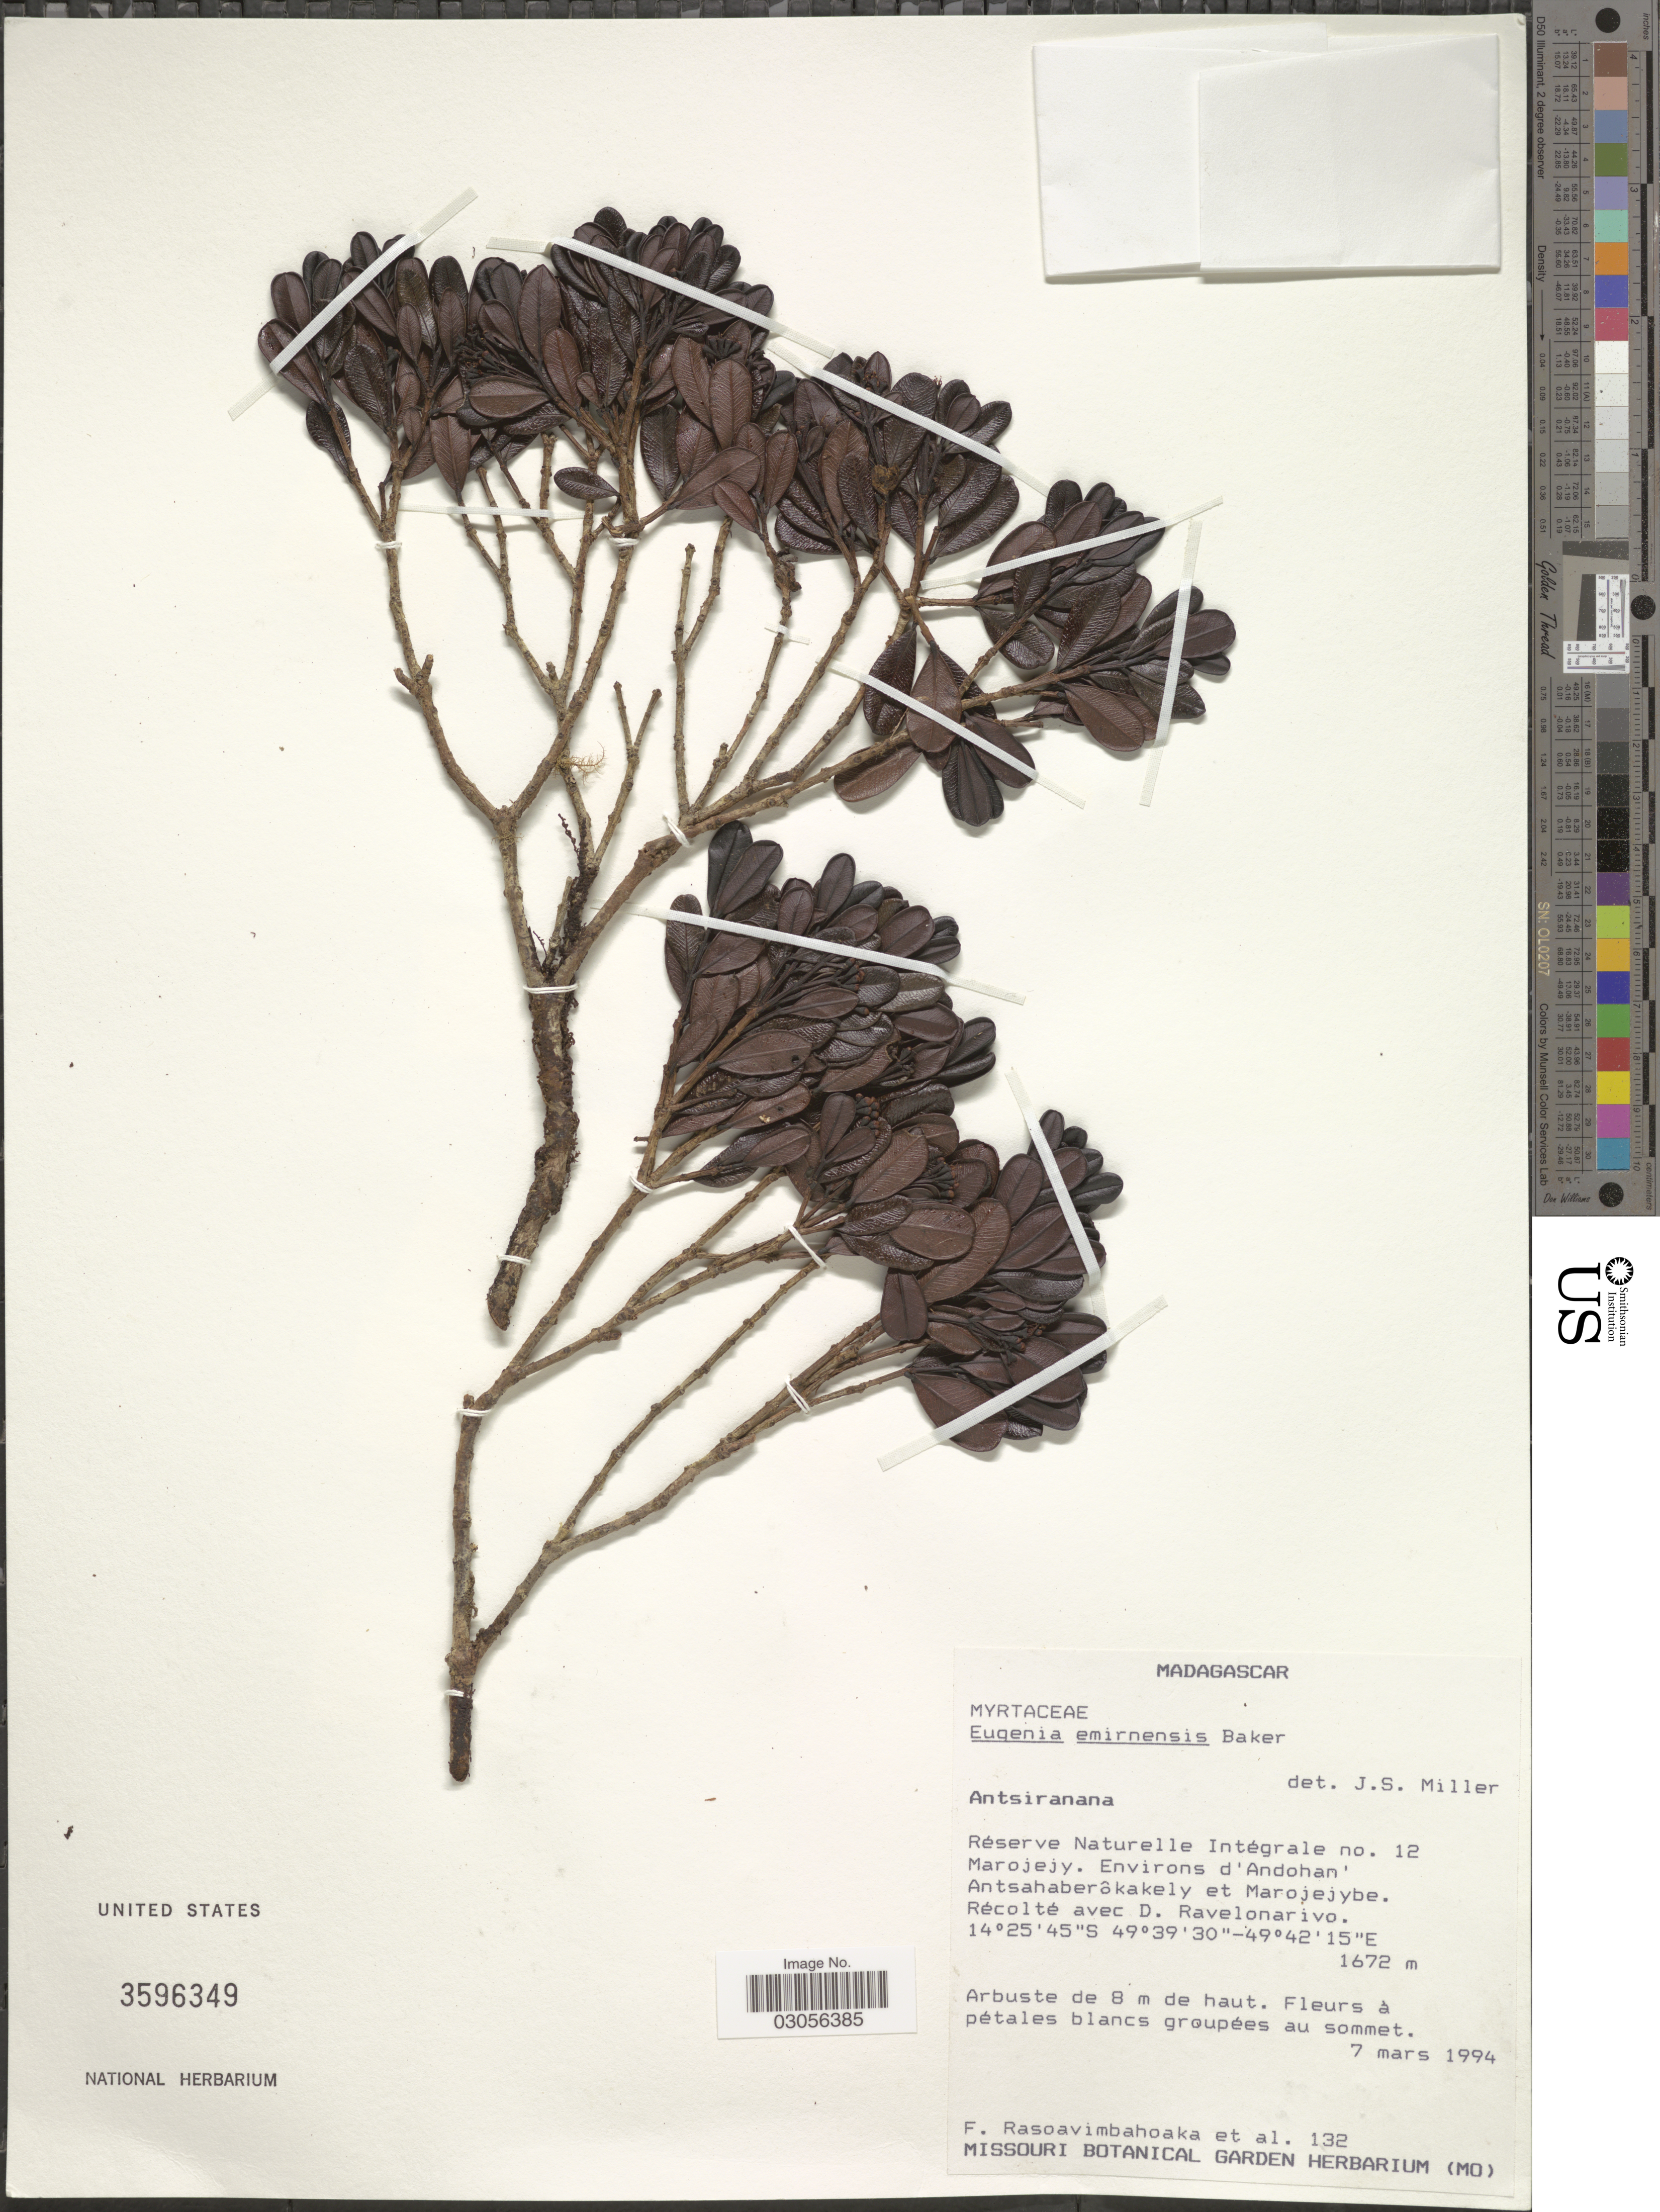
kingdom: Plantae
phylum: Tracheophyta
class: Magnoliopsida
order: Myrtales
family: Myrtaceae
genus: Syzygium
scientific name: Syzygium emirnense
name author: (Baker) Labat & G.E. Schatz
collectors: F. Rasoavimbahoaka & D. Ravelonarivo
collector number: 132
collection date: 1994-03-07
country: Madagascar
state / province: Sava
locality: Réserve Naturelle Intégrale no. 12 Marojejy. Environs d'Andohan' Antsahaberôkakely et Marojejybe.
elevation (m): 1672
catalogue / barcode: US 3596149